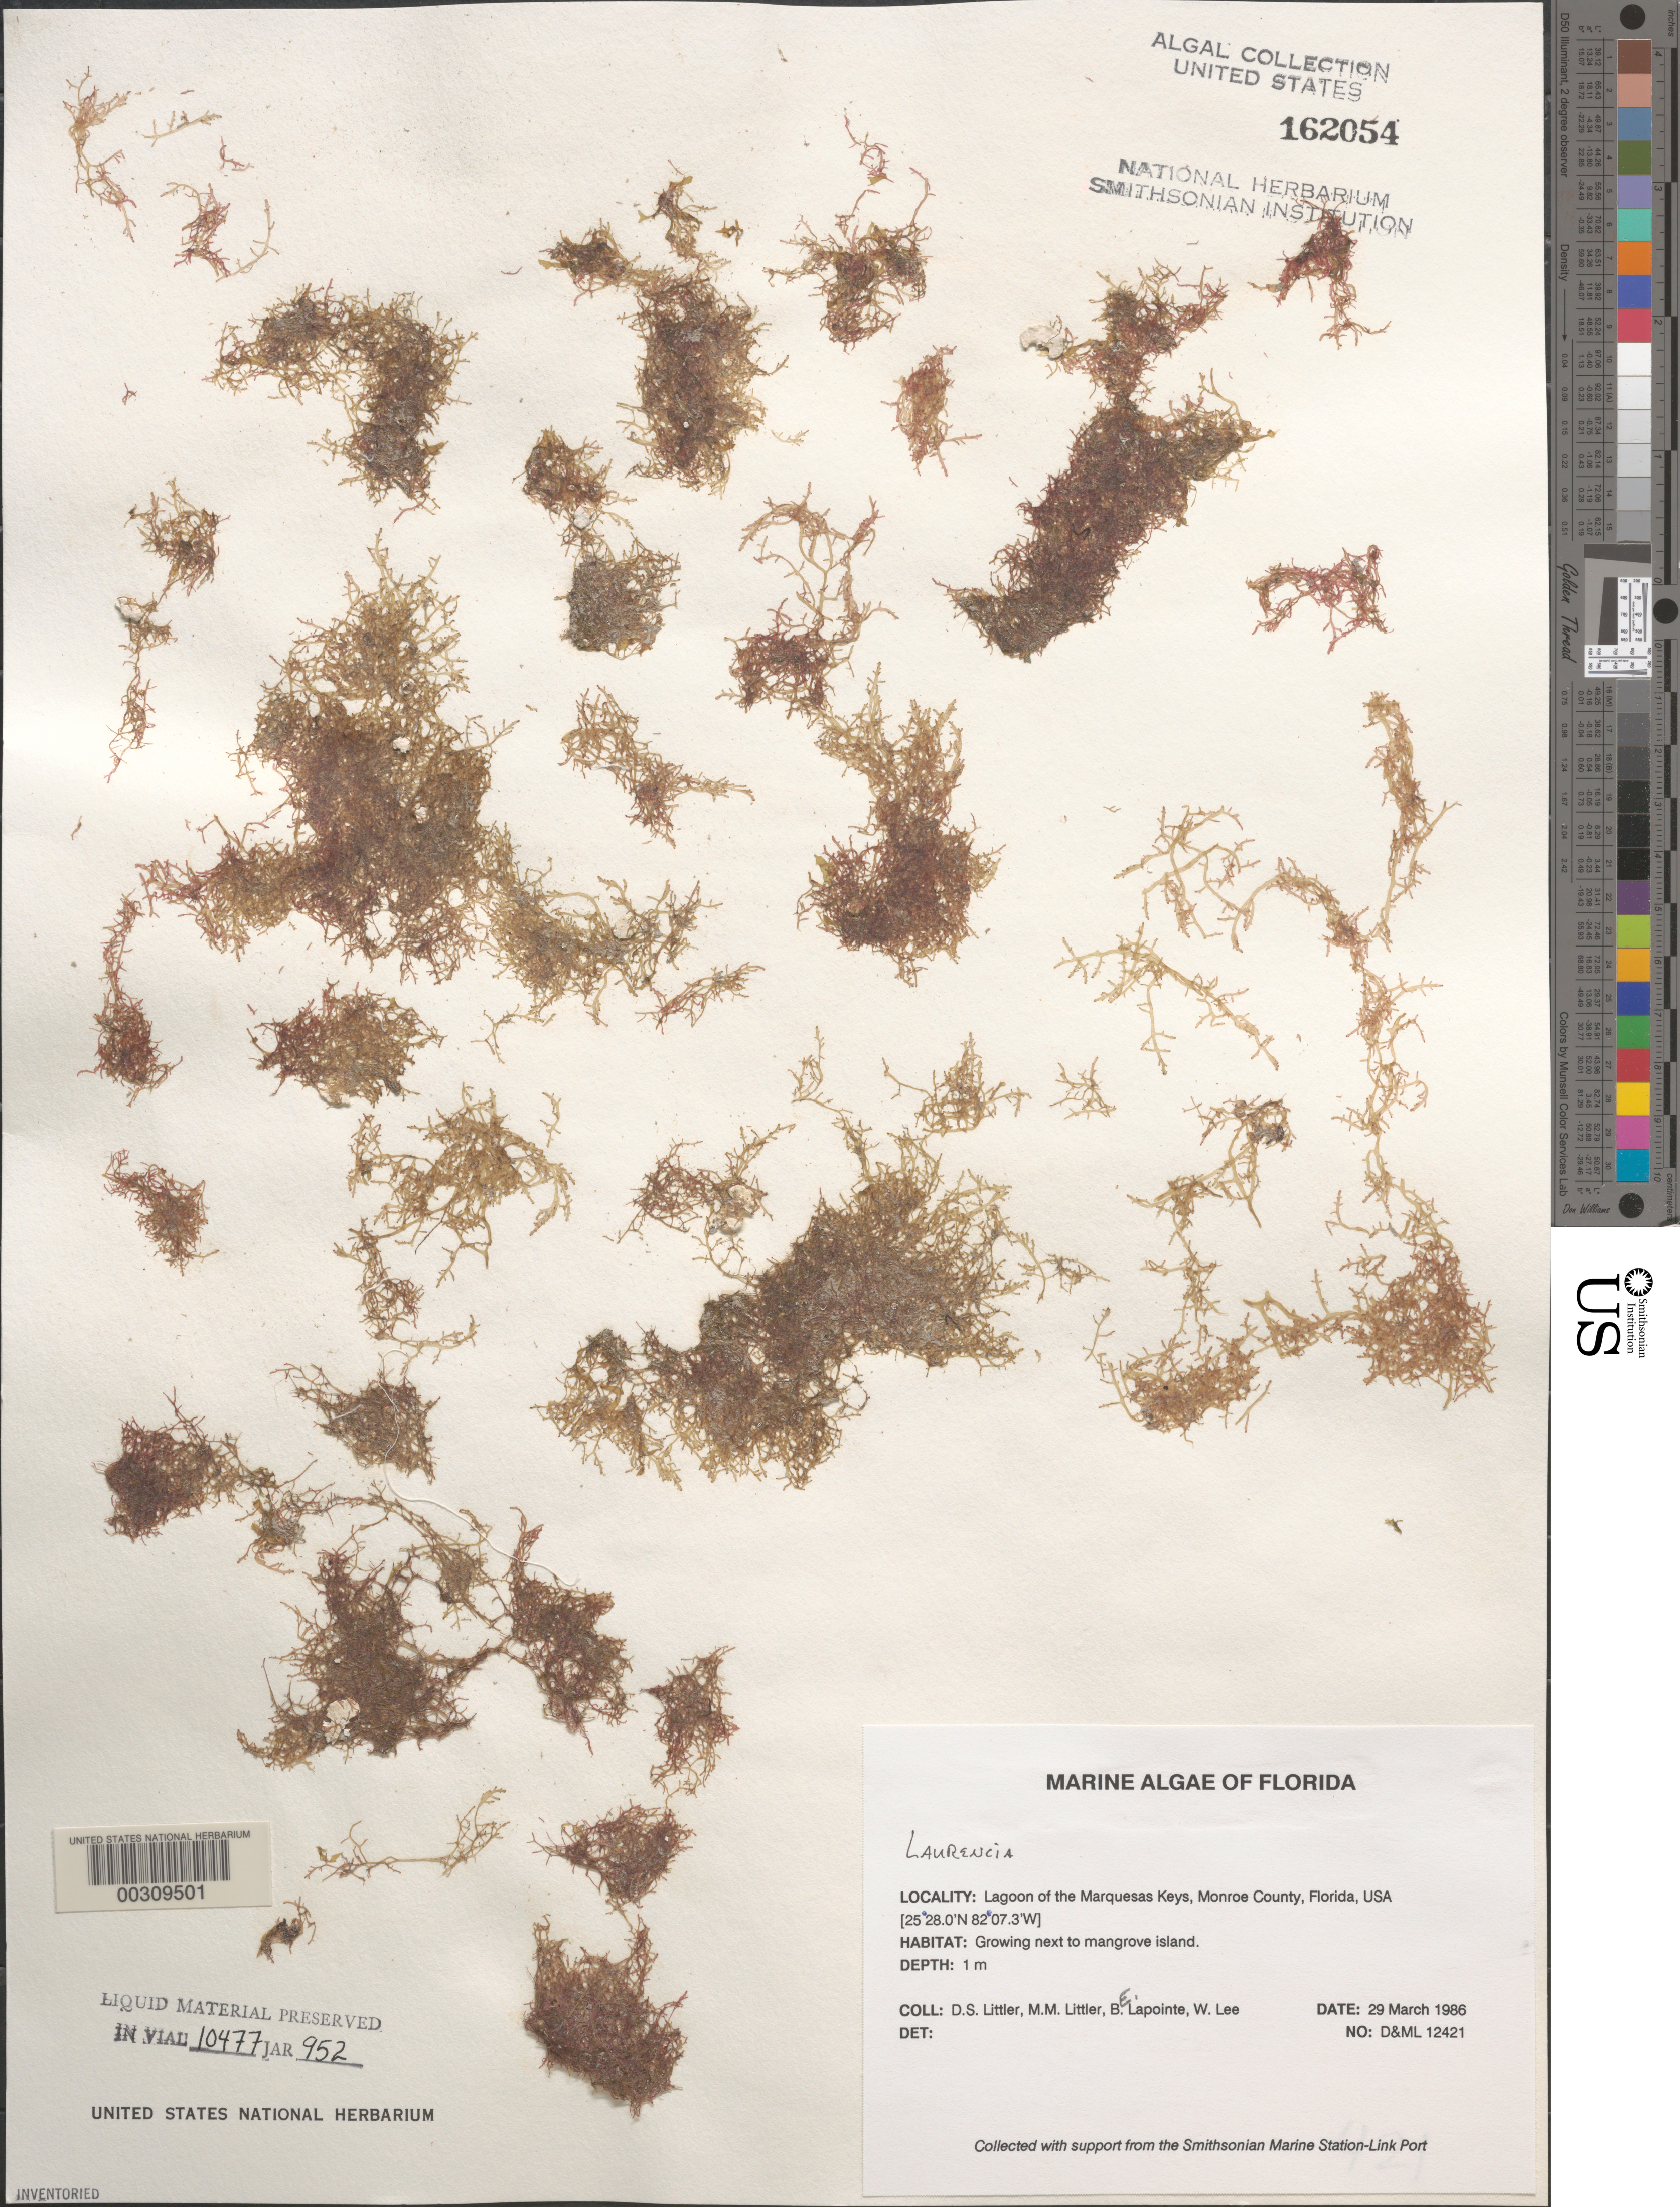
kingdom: Plantae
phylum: Rhodophyta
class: Florideophyceae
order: Ceramiales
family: Rhodomelaceae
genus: Laurencia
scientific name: Laurencia sp.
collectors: D. S. Littler, M. M. Littler, B. Lapointe & W. Lee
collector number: D&ML 12421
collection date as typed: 29 Mar 1986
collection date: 1986-03-29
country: United States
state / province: Florida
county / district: Monroe County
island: Marquesas Keys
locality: Marquesas Keys lagoon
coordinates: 25 28.0' N, 82 07.3' W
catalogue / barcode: US 162054